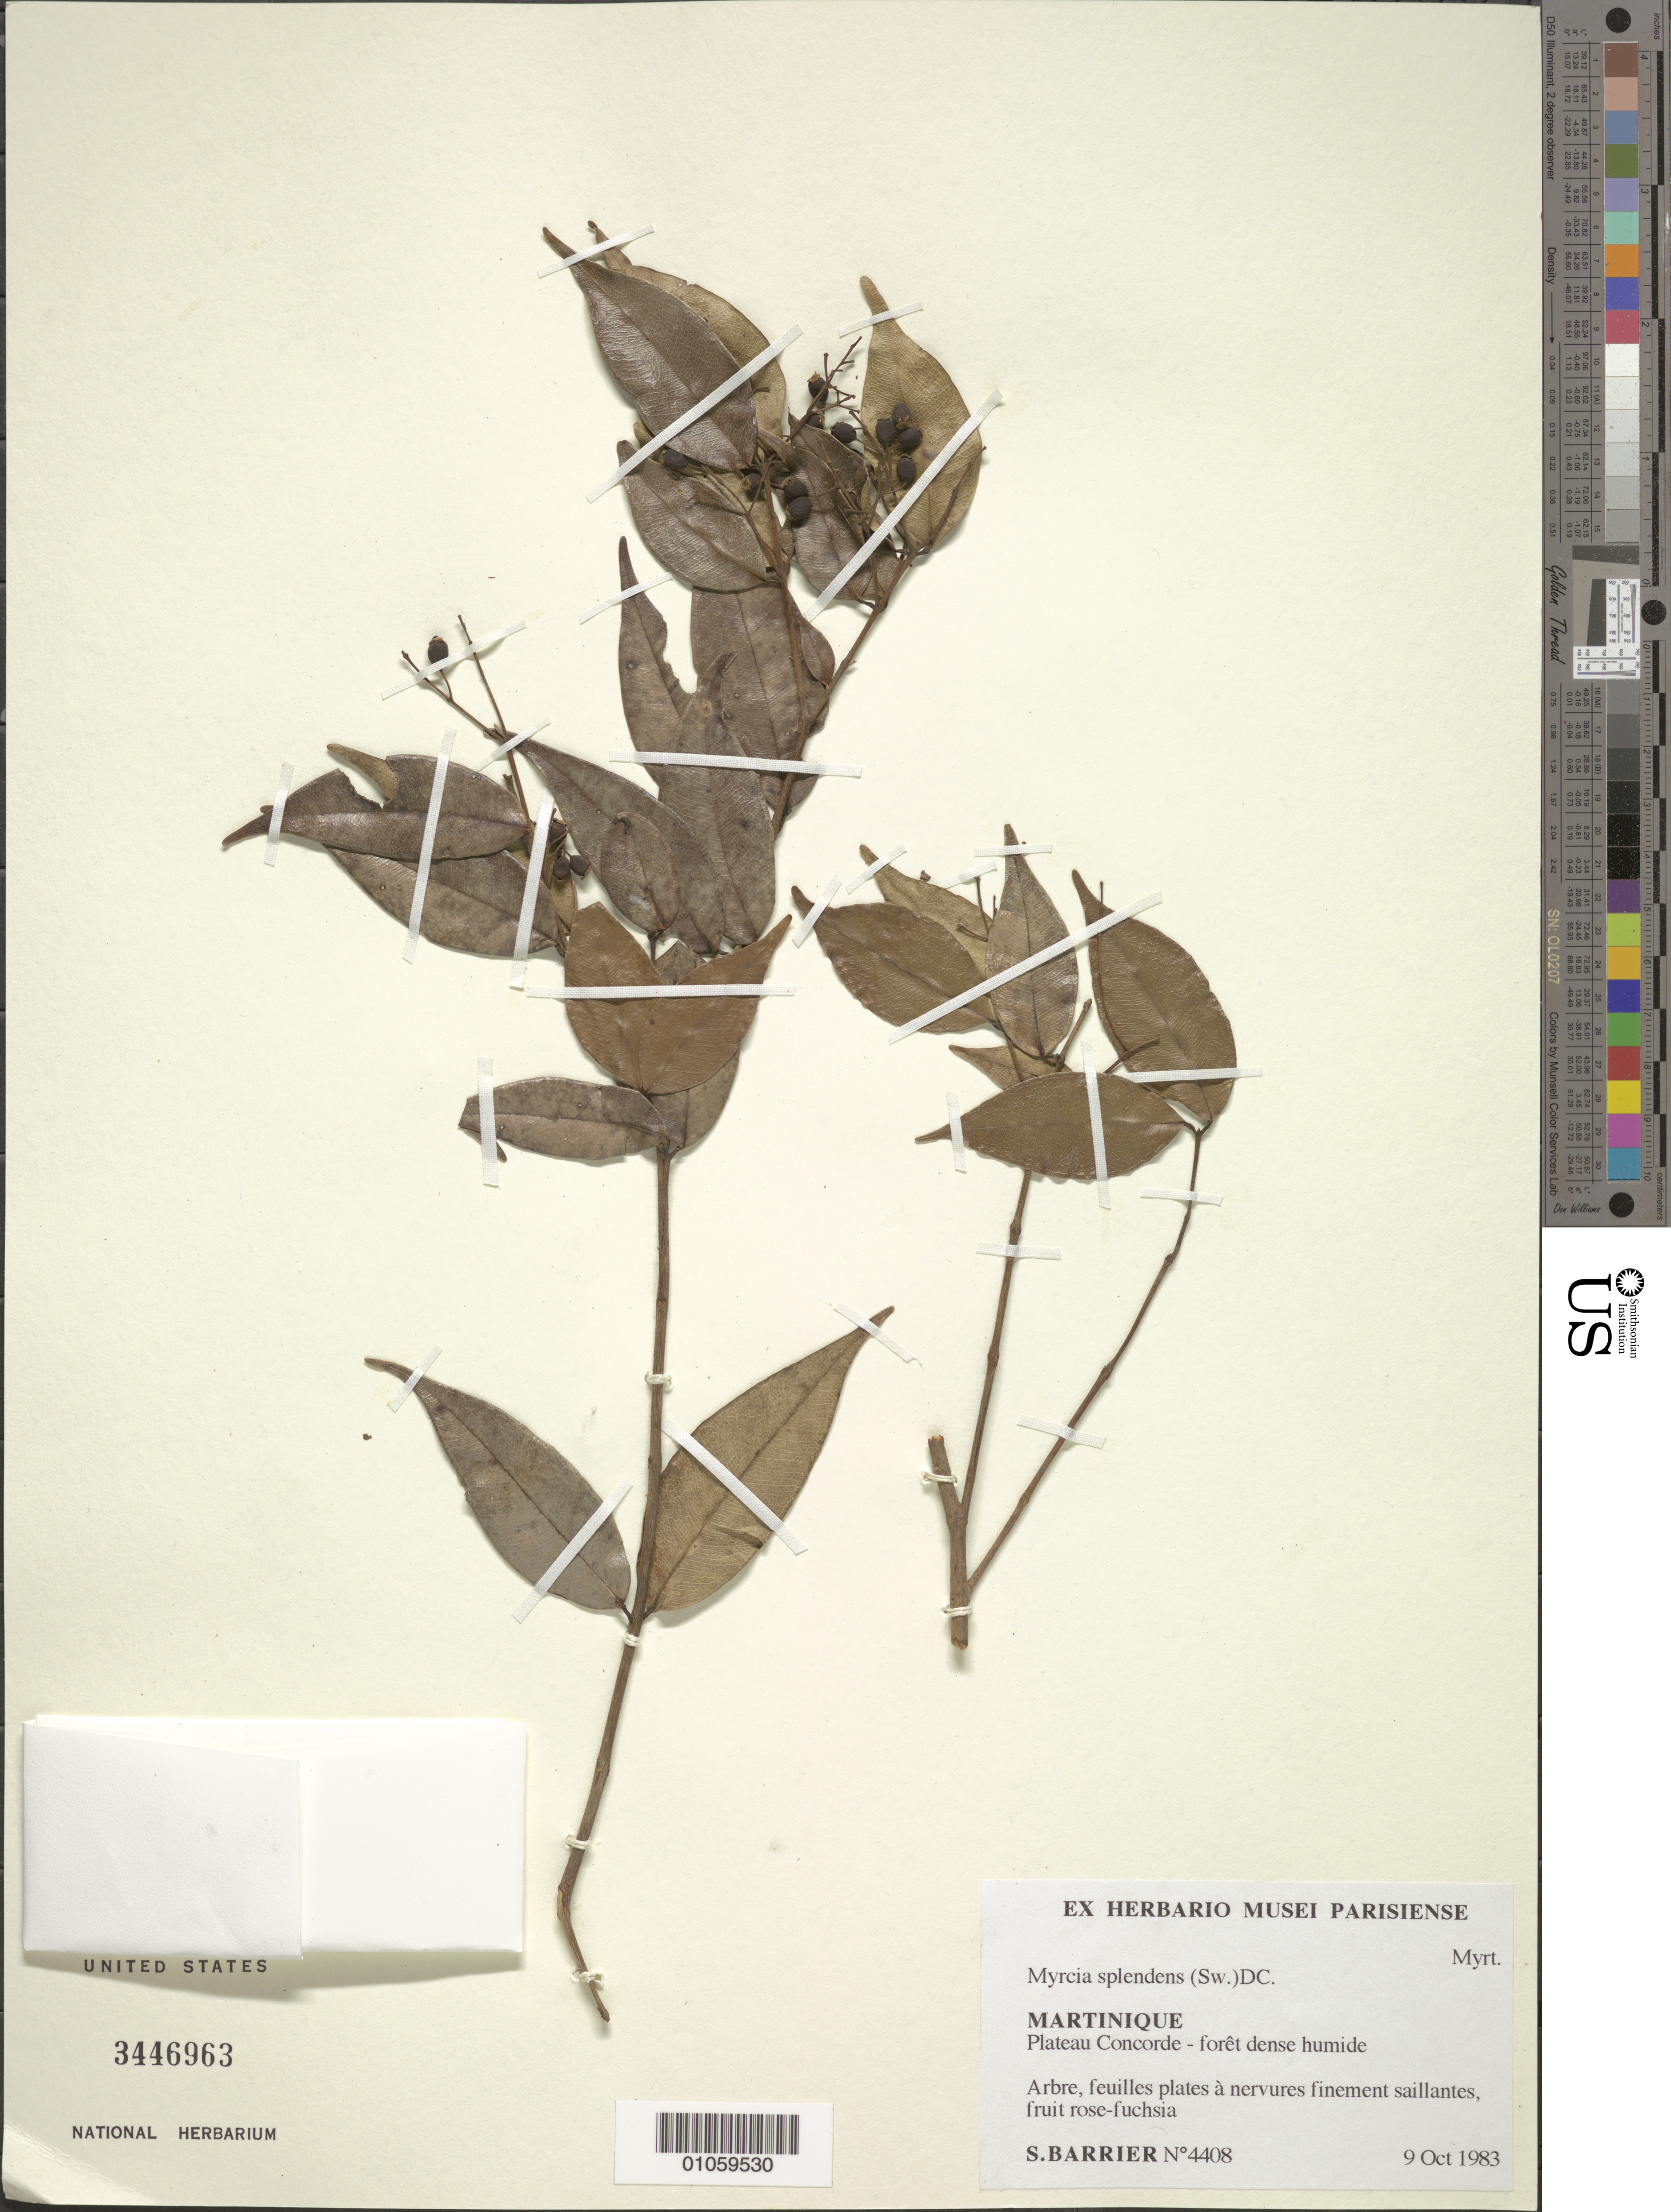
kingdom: Plantae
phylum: Tracheophyta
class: Magnoliopsida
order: Myrtales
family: Myrtaceae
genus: Myrcia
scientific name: Myrcia splendens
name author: (Sw.) DC.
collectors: S. Barrier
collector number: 4408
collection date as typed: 09 Oct 1983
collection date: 1983-10-09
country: Martinique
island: Martinique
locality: Plateau Concorde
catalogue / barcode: US 3446963